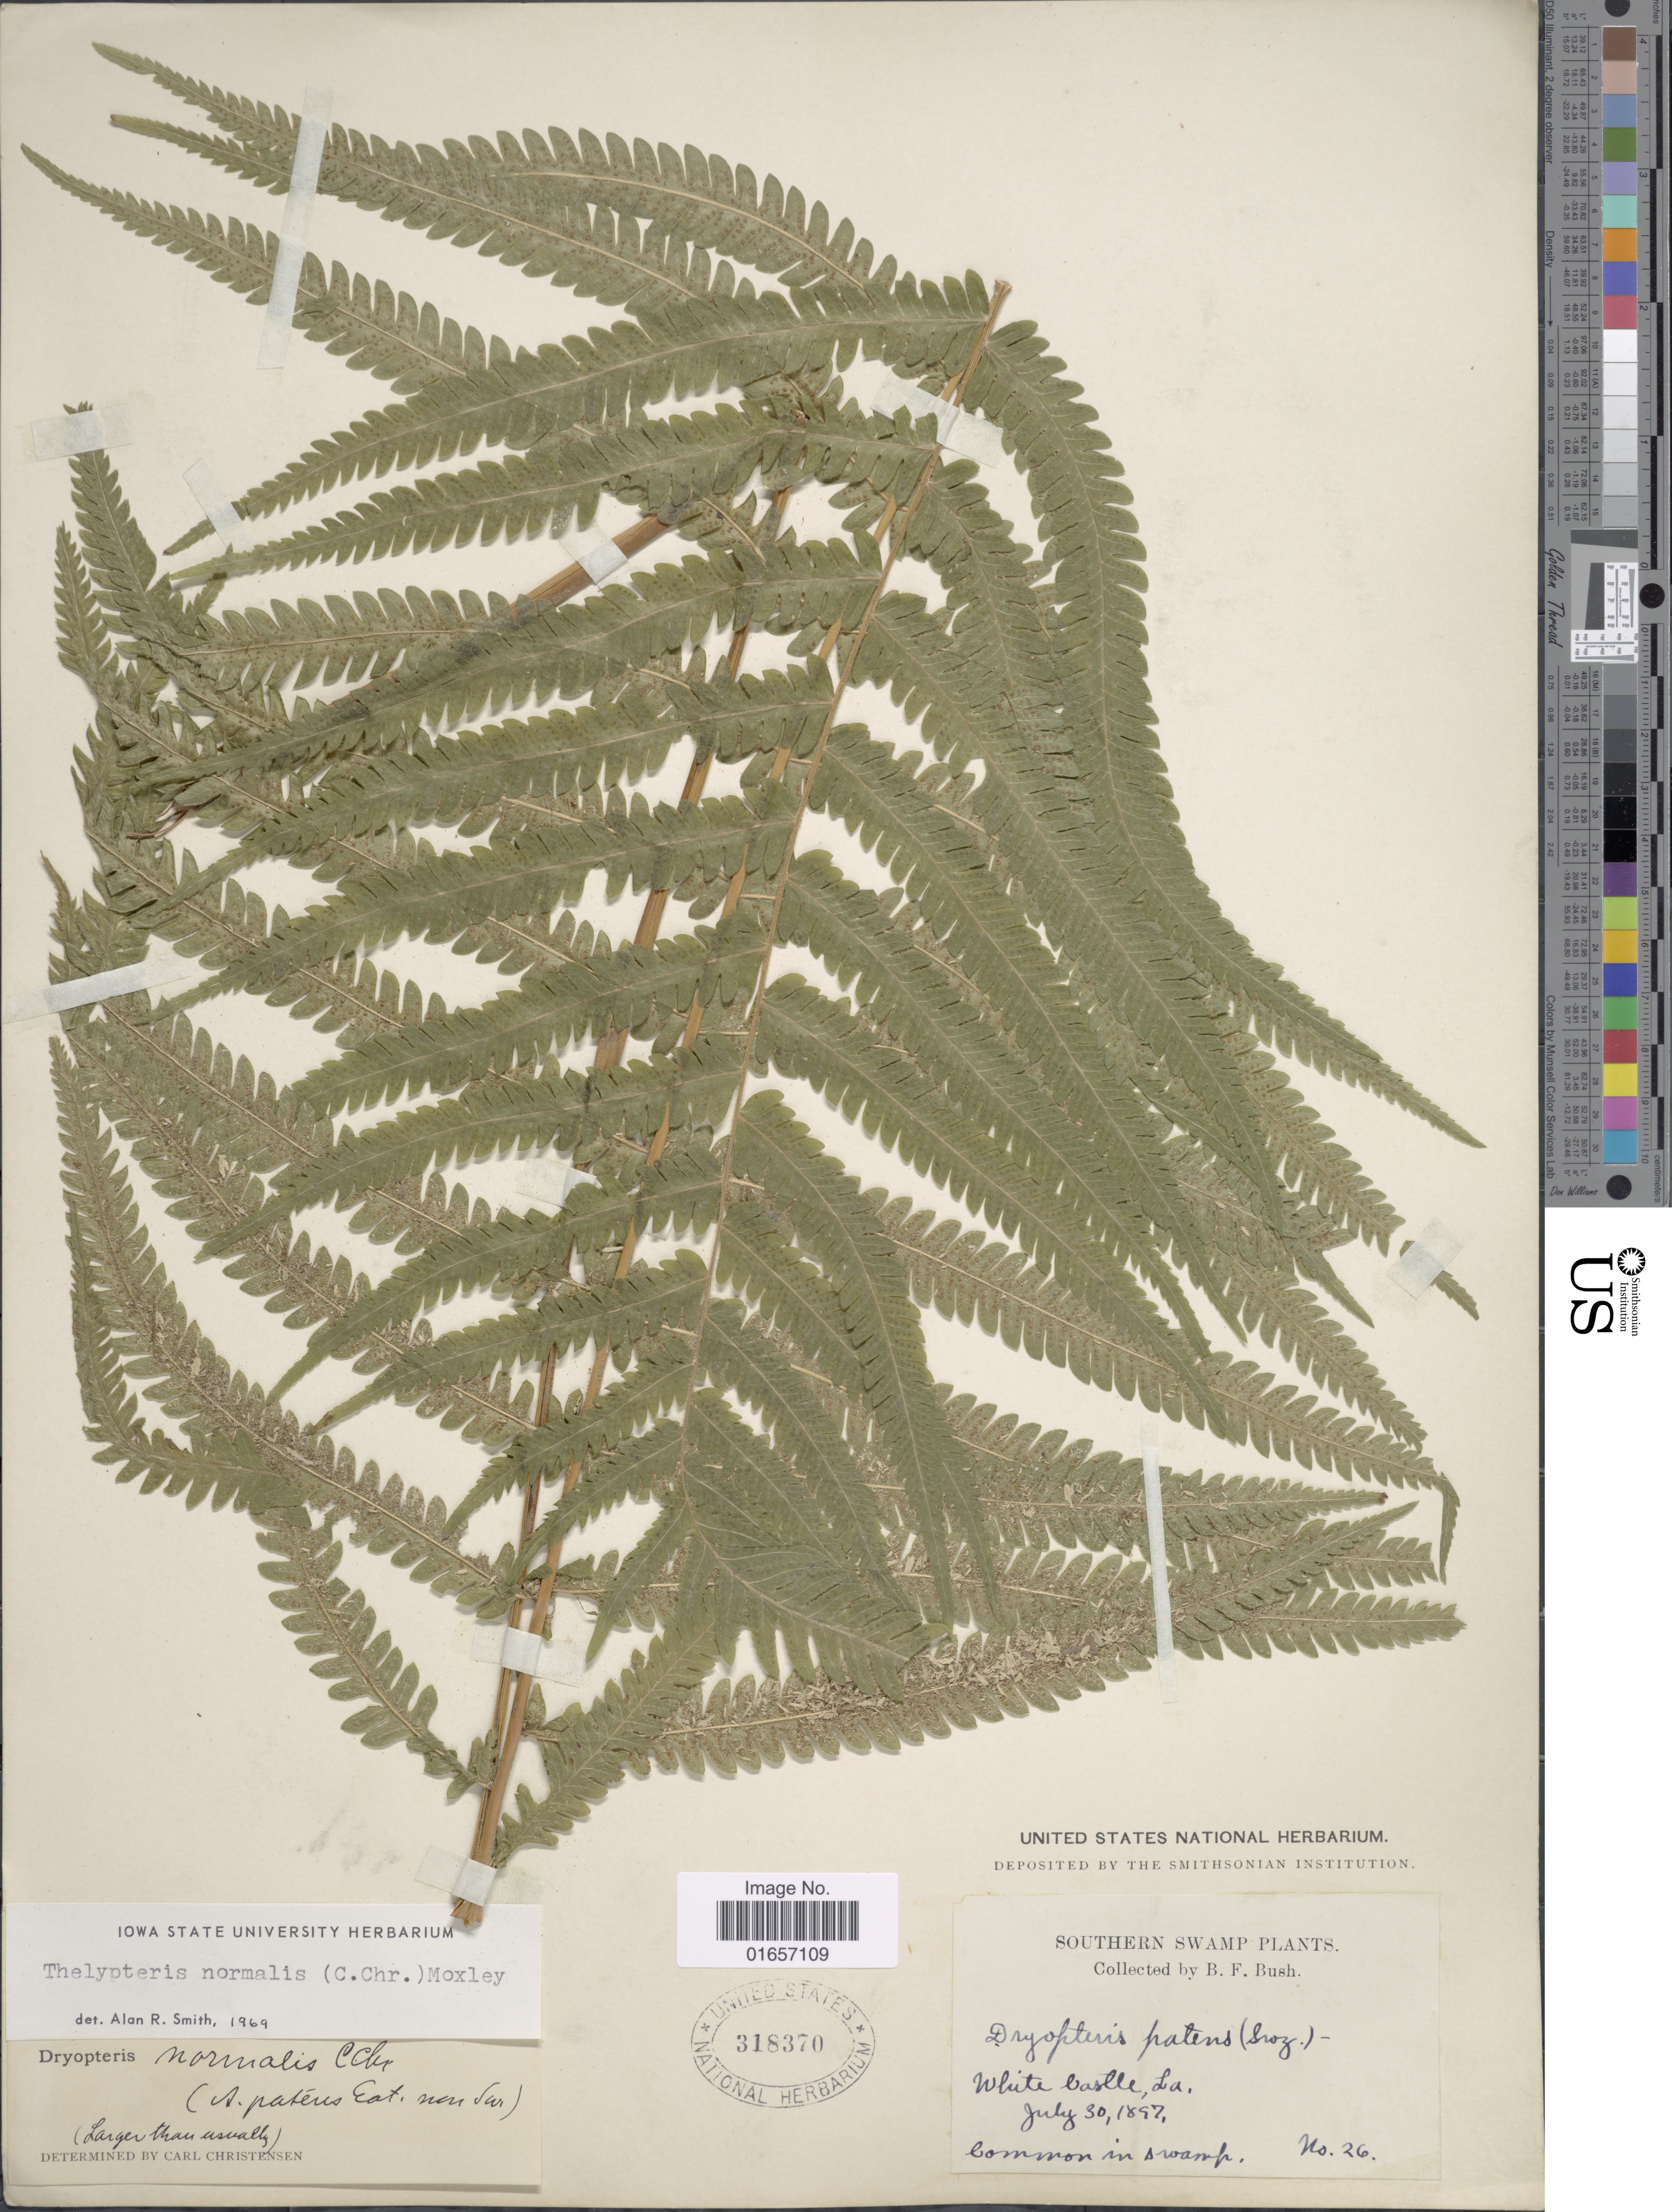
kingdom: Plantae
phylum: Tracheophyta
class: Polypodiopsida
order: Polypodiales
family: Thelypteridaceae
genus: Christella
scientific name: Christella kunthii comb. ined.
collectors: B. F. Bush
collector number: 26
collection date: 1897-07-30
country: United States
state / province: Louisiana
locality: Southern Swamp, White Castle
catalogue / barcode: US 318370